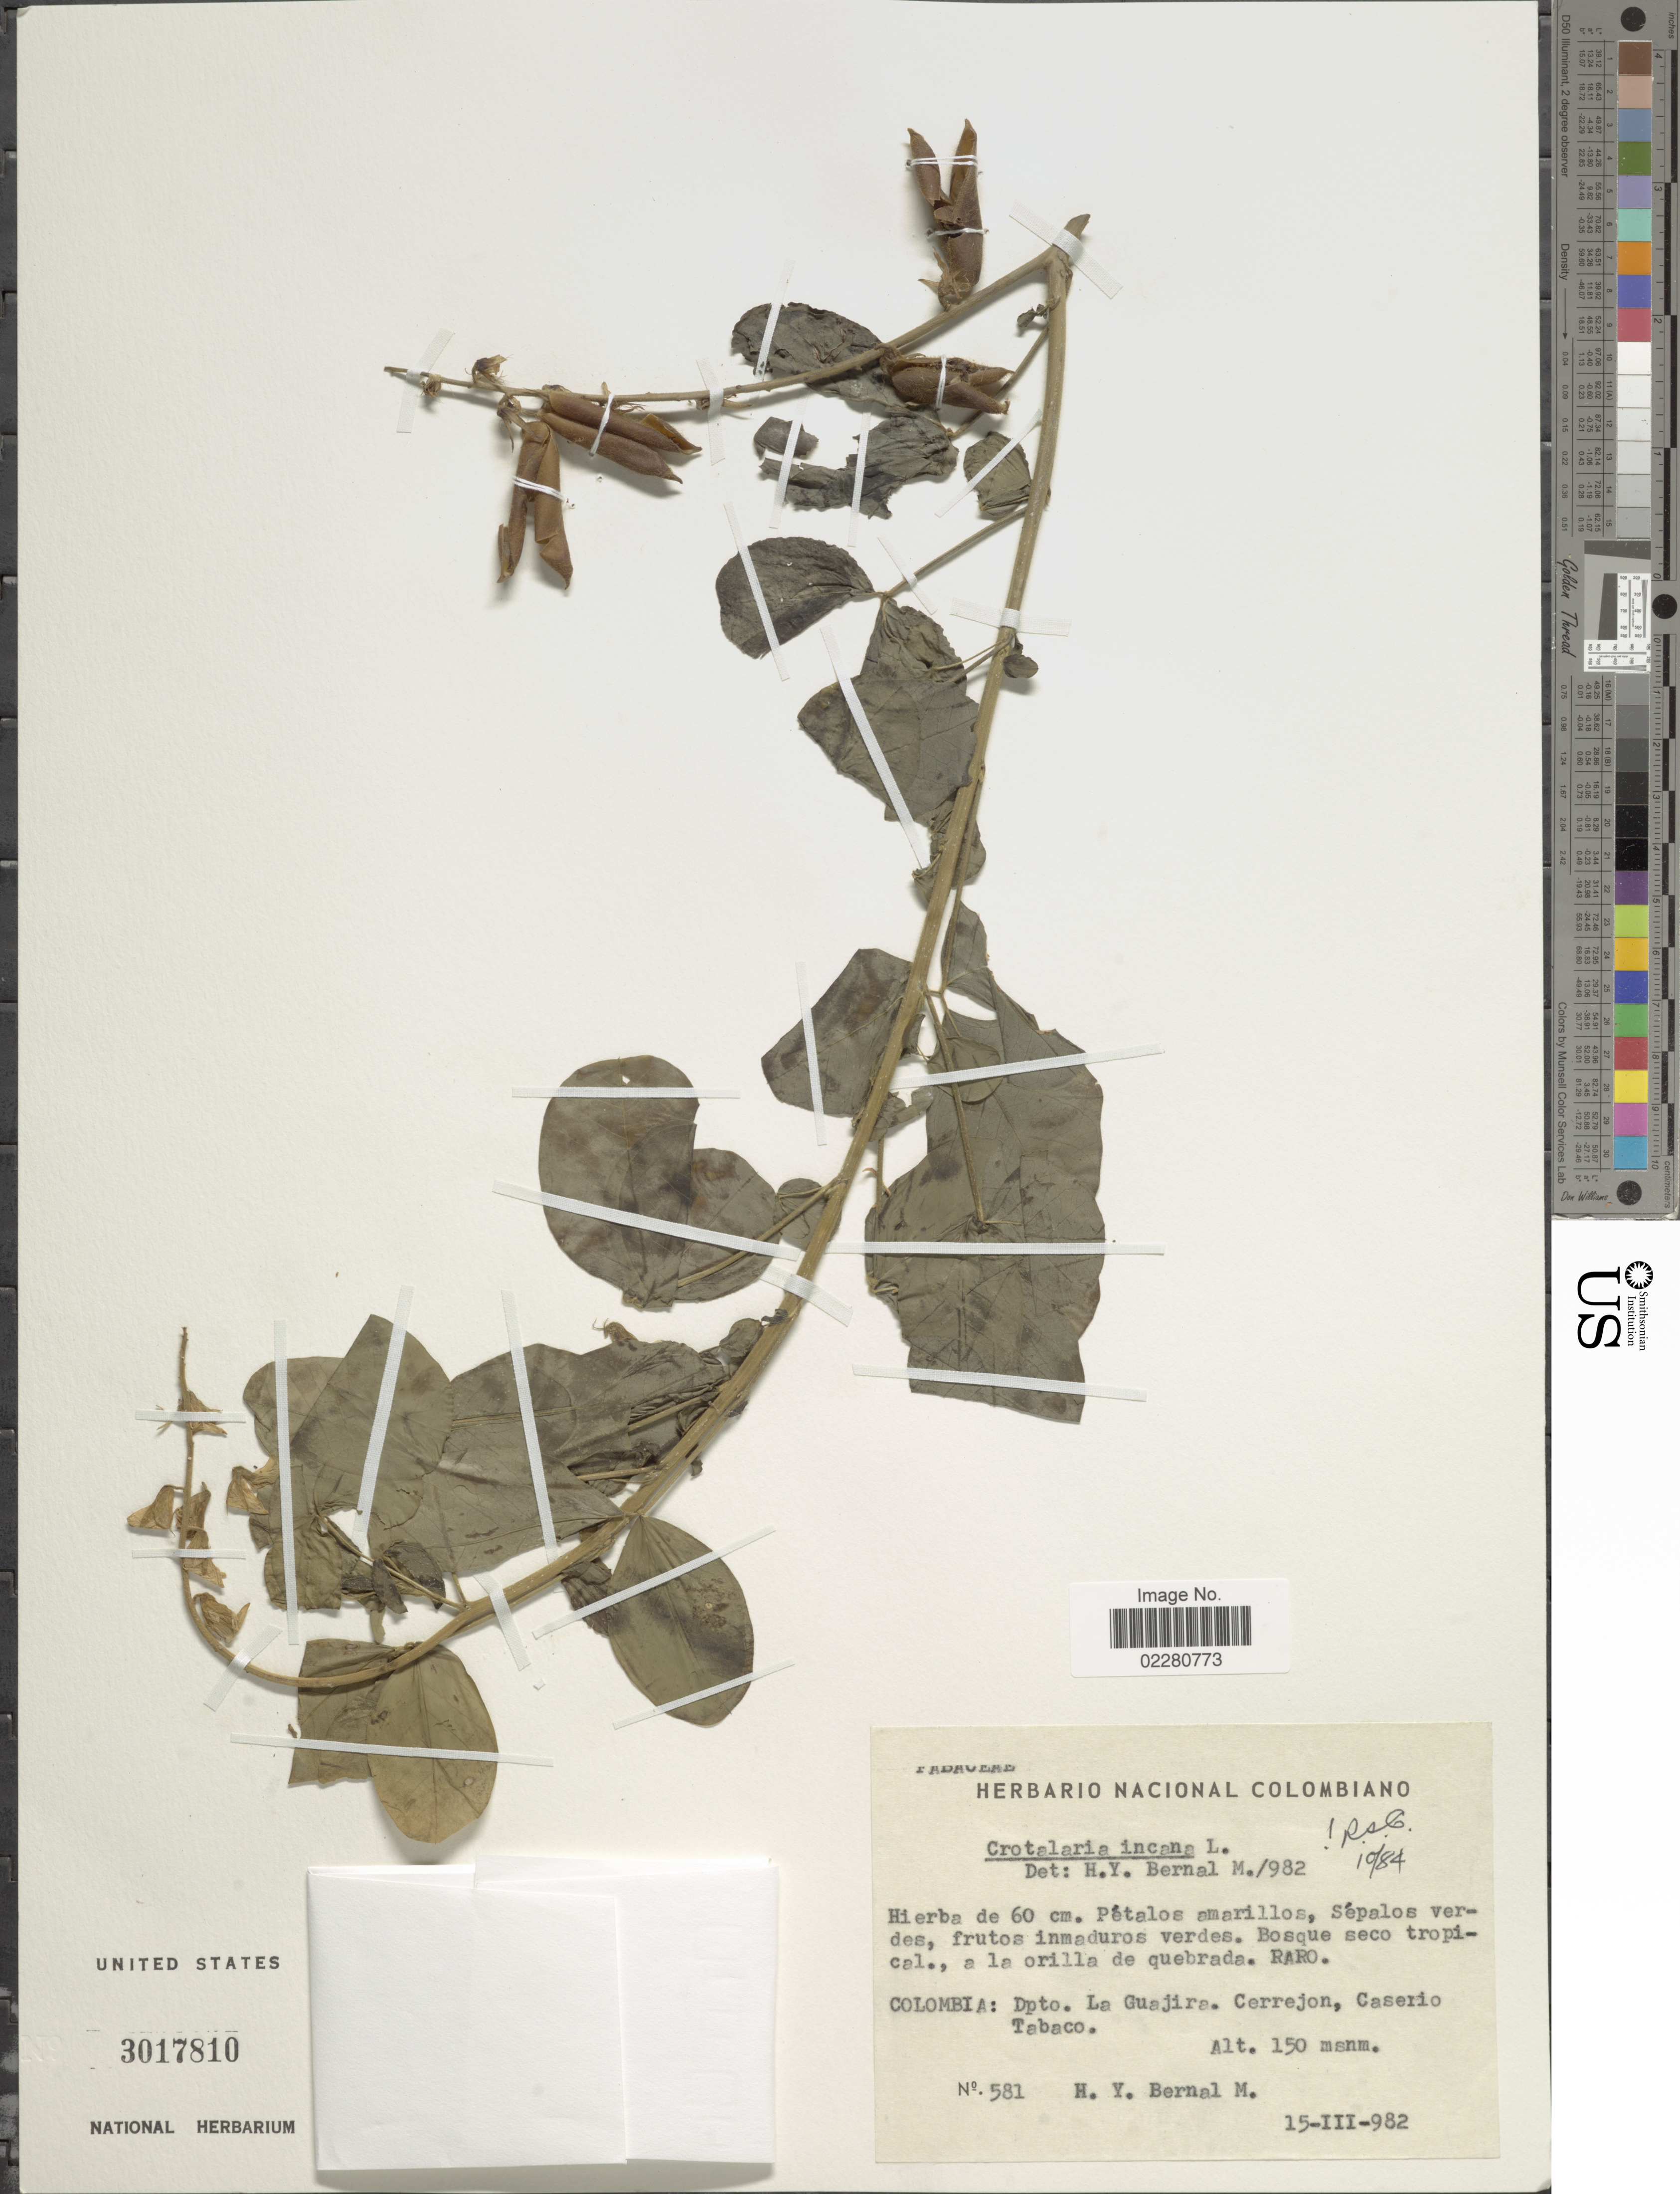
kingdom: Plantae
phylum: Tracheophyta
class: Magnoliopsida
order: Fabales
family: Fabaceae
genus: Crotalaria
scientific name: Crotalaria incana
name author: L.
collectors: H. Y. Bernal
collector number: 581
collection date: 1982-03-15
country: Colombia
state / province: La Guajira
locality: Colombia: Dpto. La Guajira. Cerrejon, Caserio Tabaco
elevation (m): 150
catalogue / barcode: US 3017810